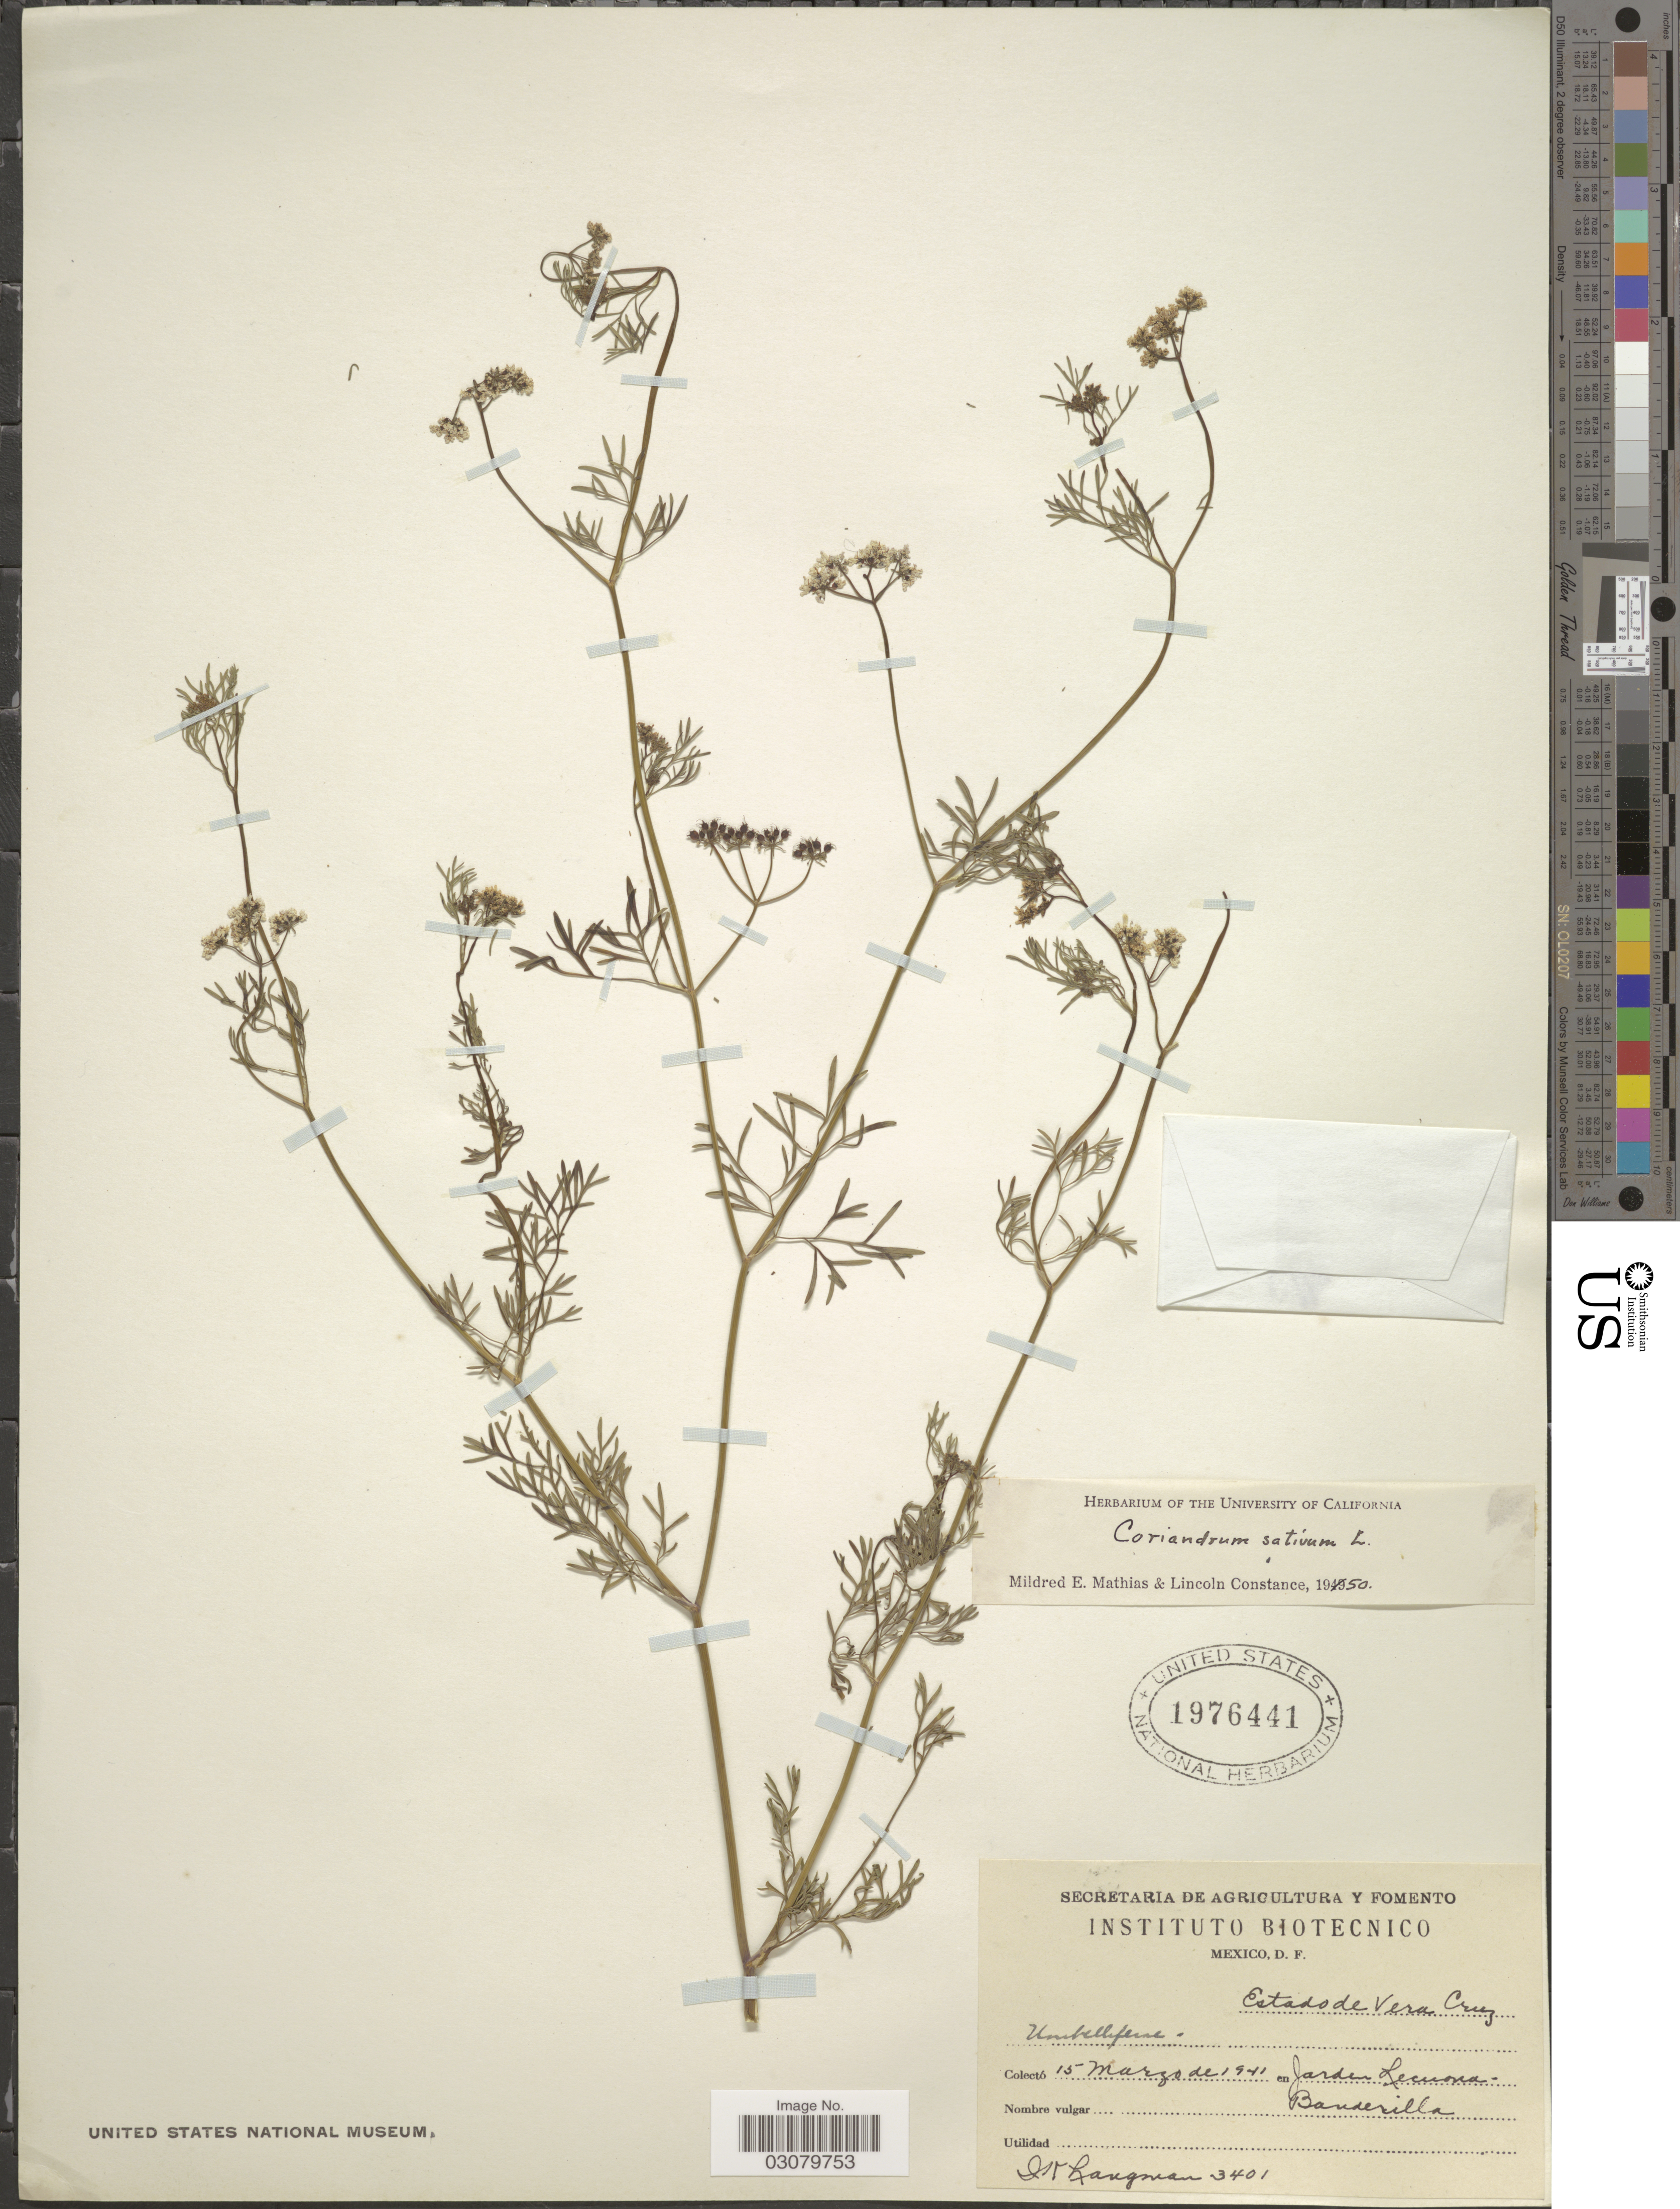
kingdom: Plantae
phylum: Tracheophyta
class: Magnoliopsida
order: Apiales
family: Apiaceae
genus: Coriandrum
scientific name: Coriandrum sativum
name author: L.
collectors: I. K. Langman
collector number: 3401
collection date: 1941-03-15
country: Mexico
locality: Jardin Lecuora - Banderilla.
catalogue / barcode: US 1976441